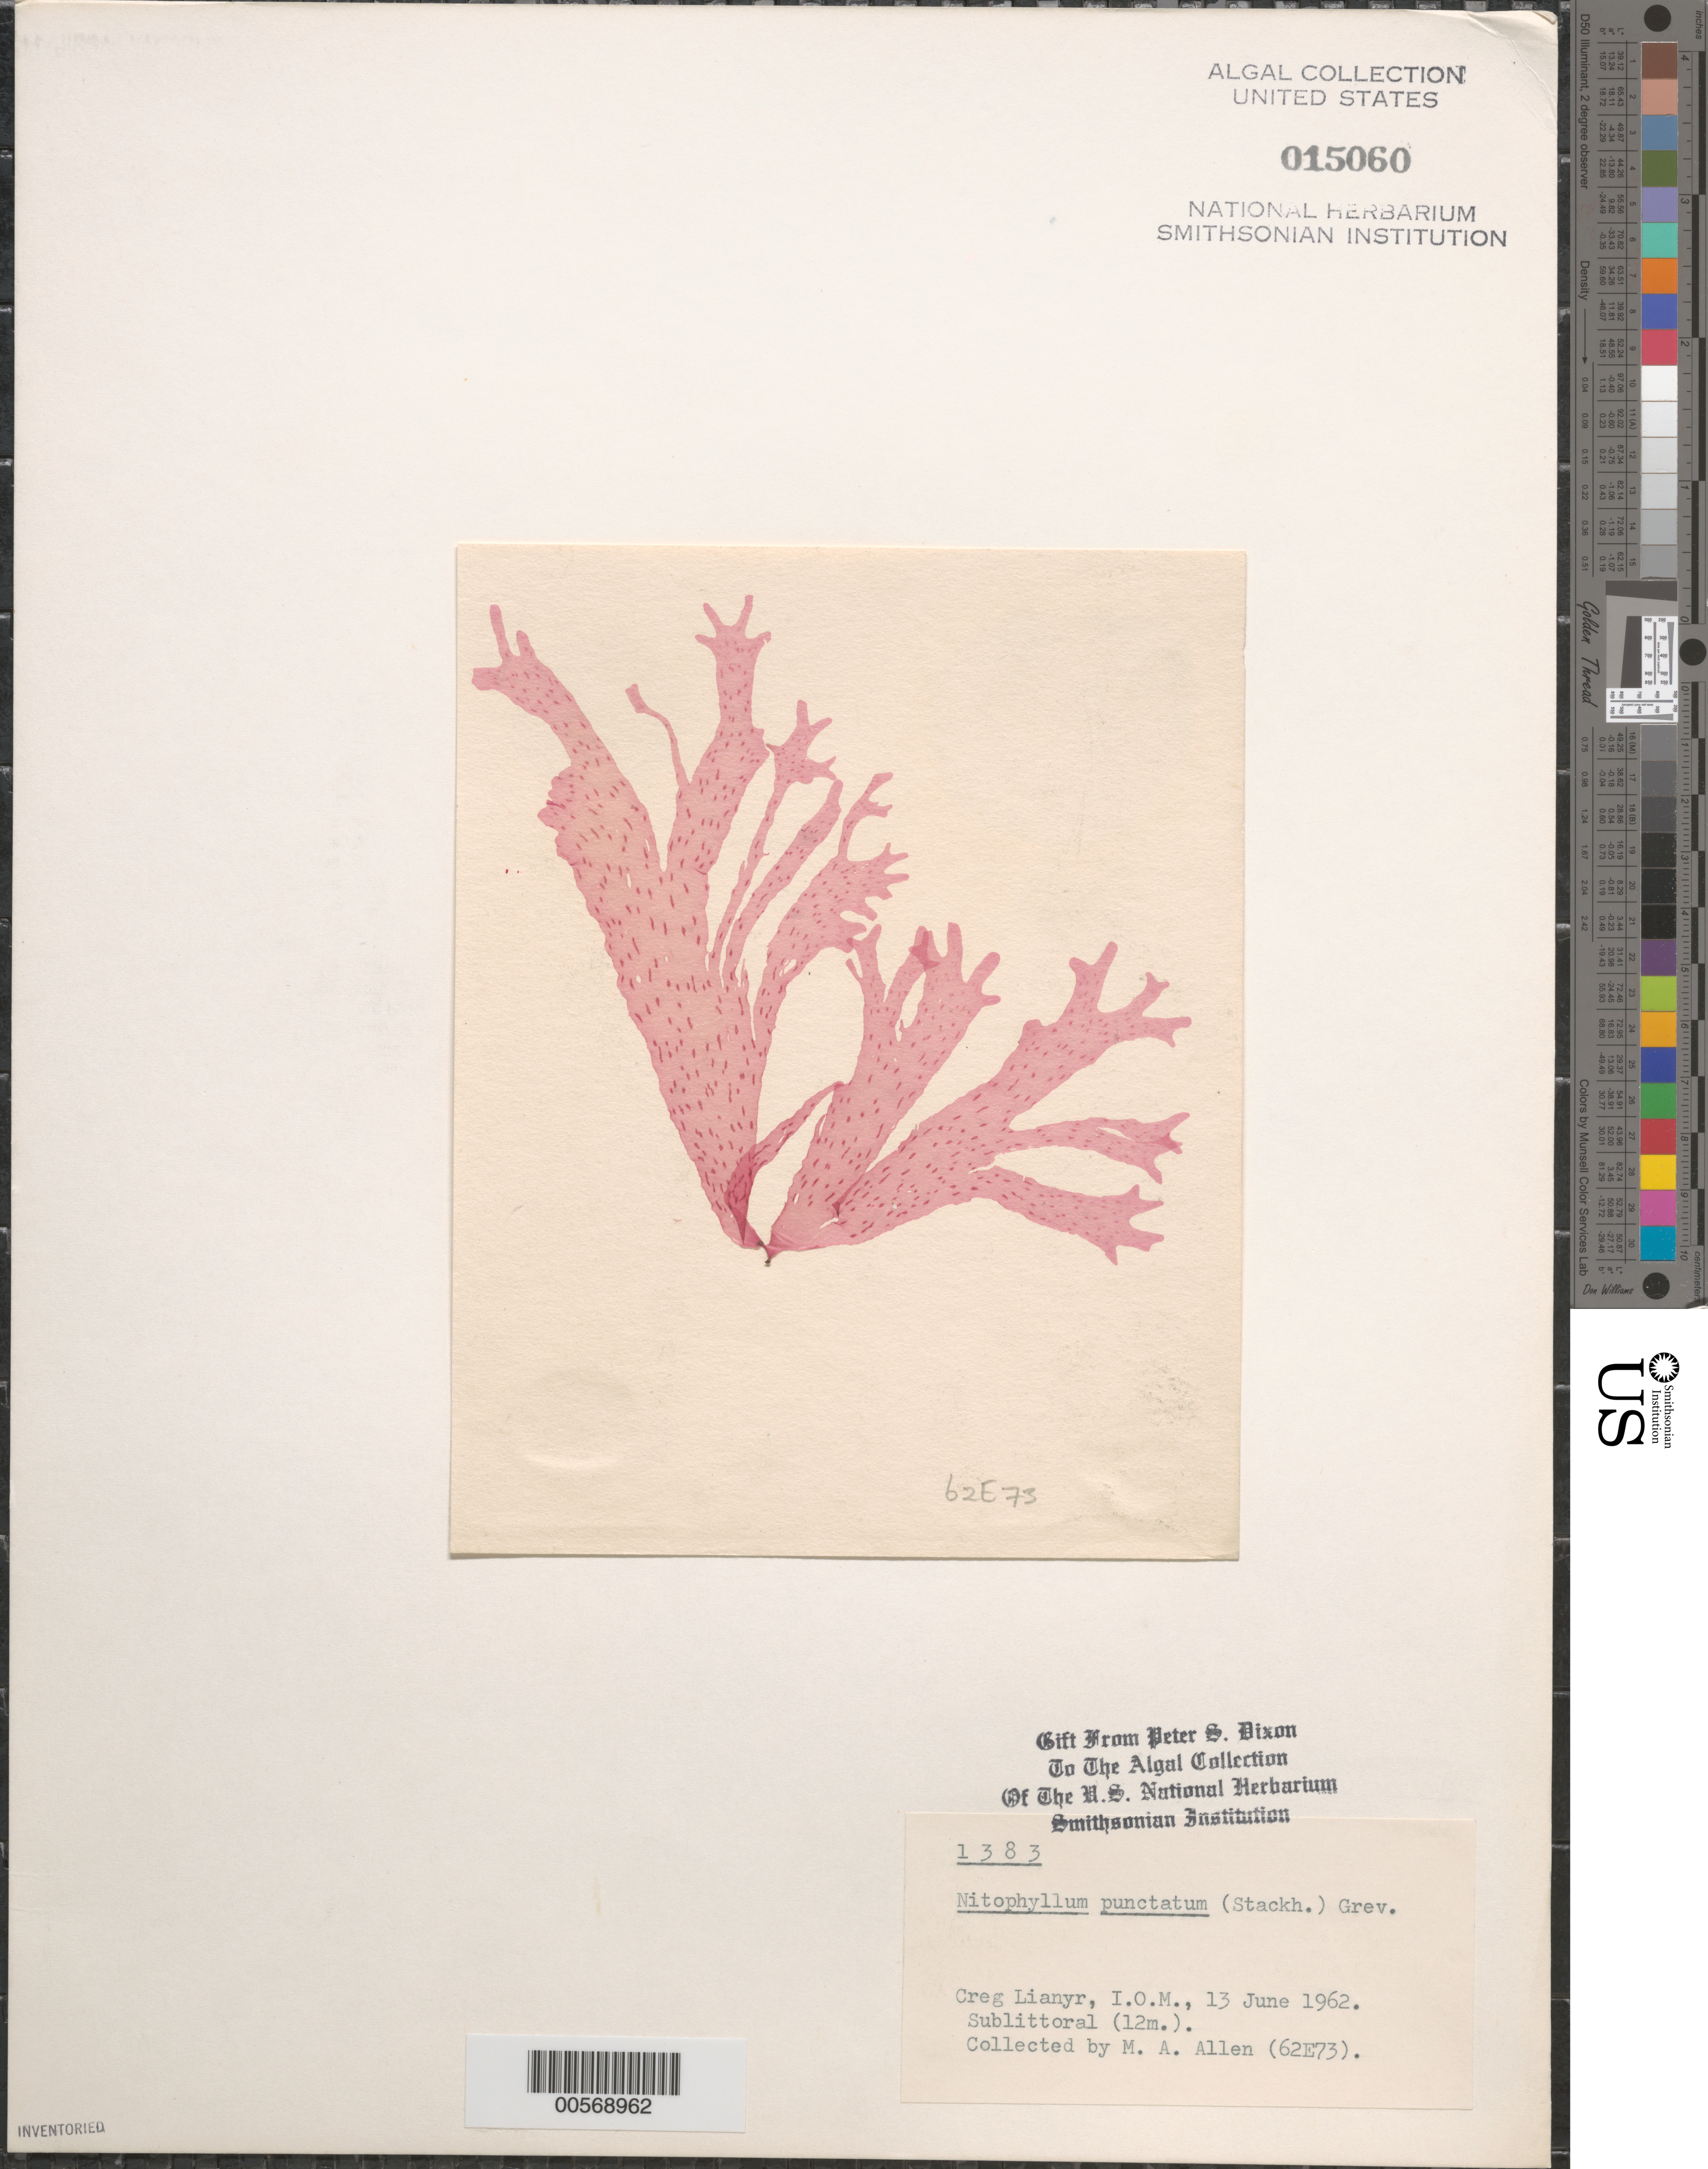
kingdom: Plantae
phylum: Rhodophyta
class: Florideophyceae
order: Ceramiales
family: Delesseriaceae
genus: Nitophyllum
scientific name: Nitophyllum punctatum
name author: (Stackh.) Grev.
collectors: M. A. Allen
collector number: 62E73 & PSD 1383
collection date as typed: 13 Jun 1962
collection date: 1962-06-13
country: United Kingdom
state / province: England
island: Isle of Man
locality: Creg Lianyr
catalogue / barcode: US 15060